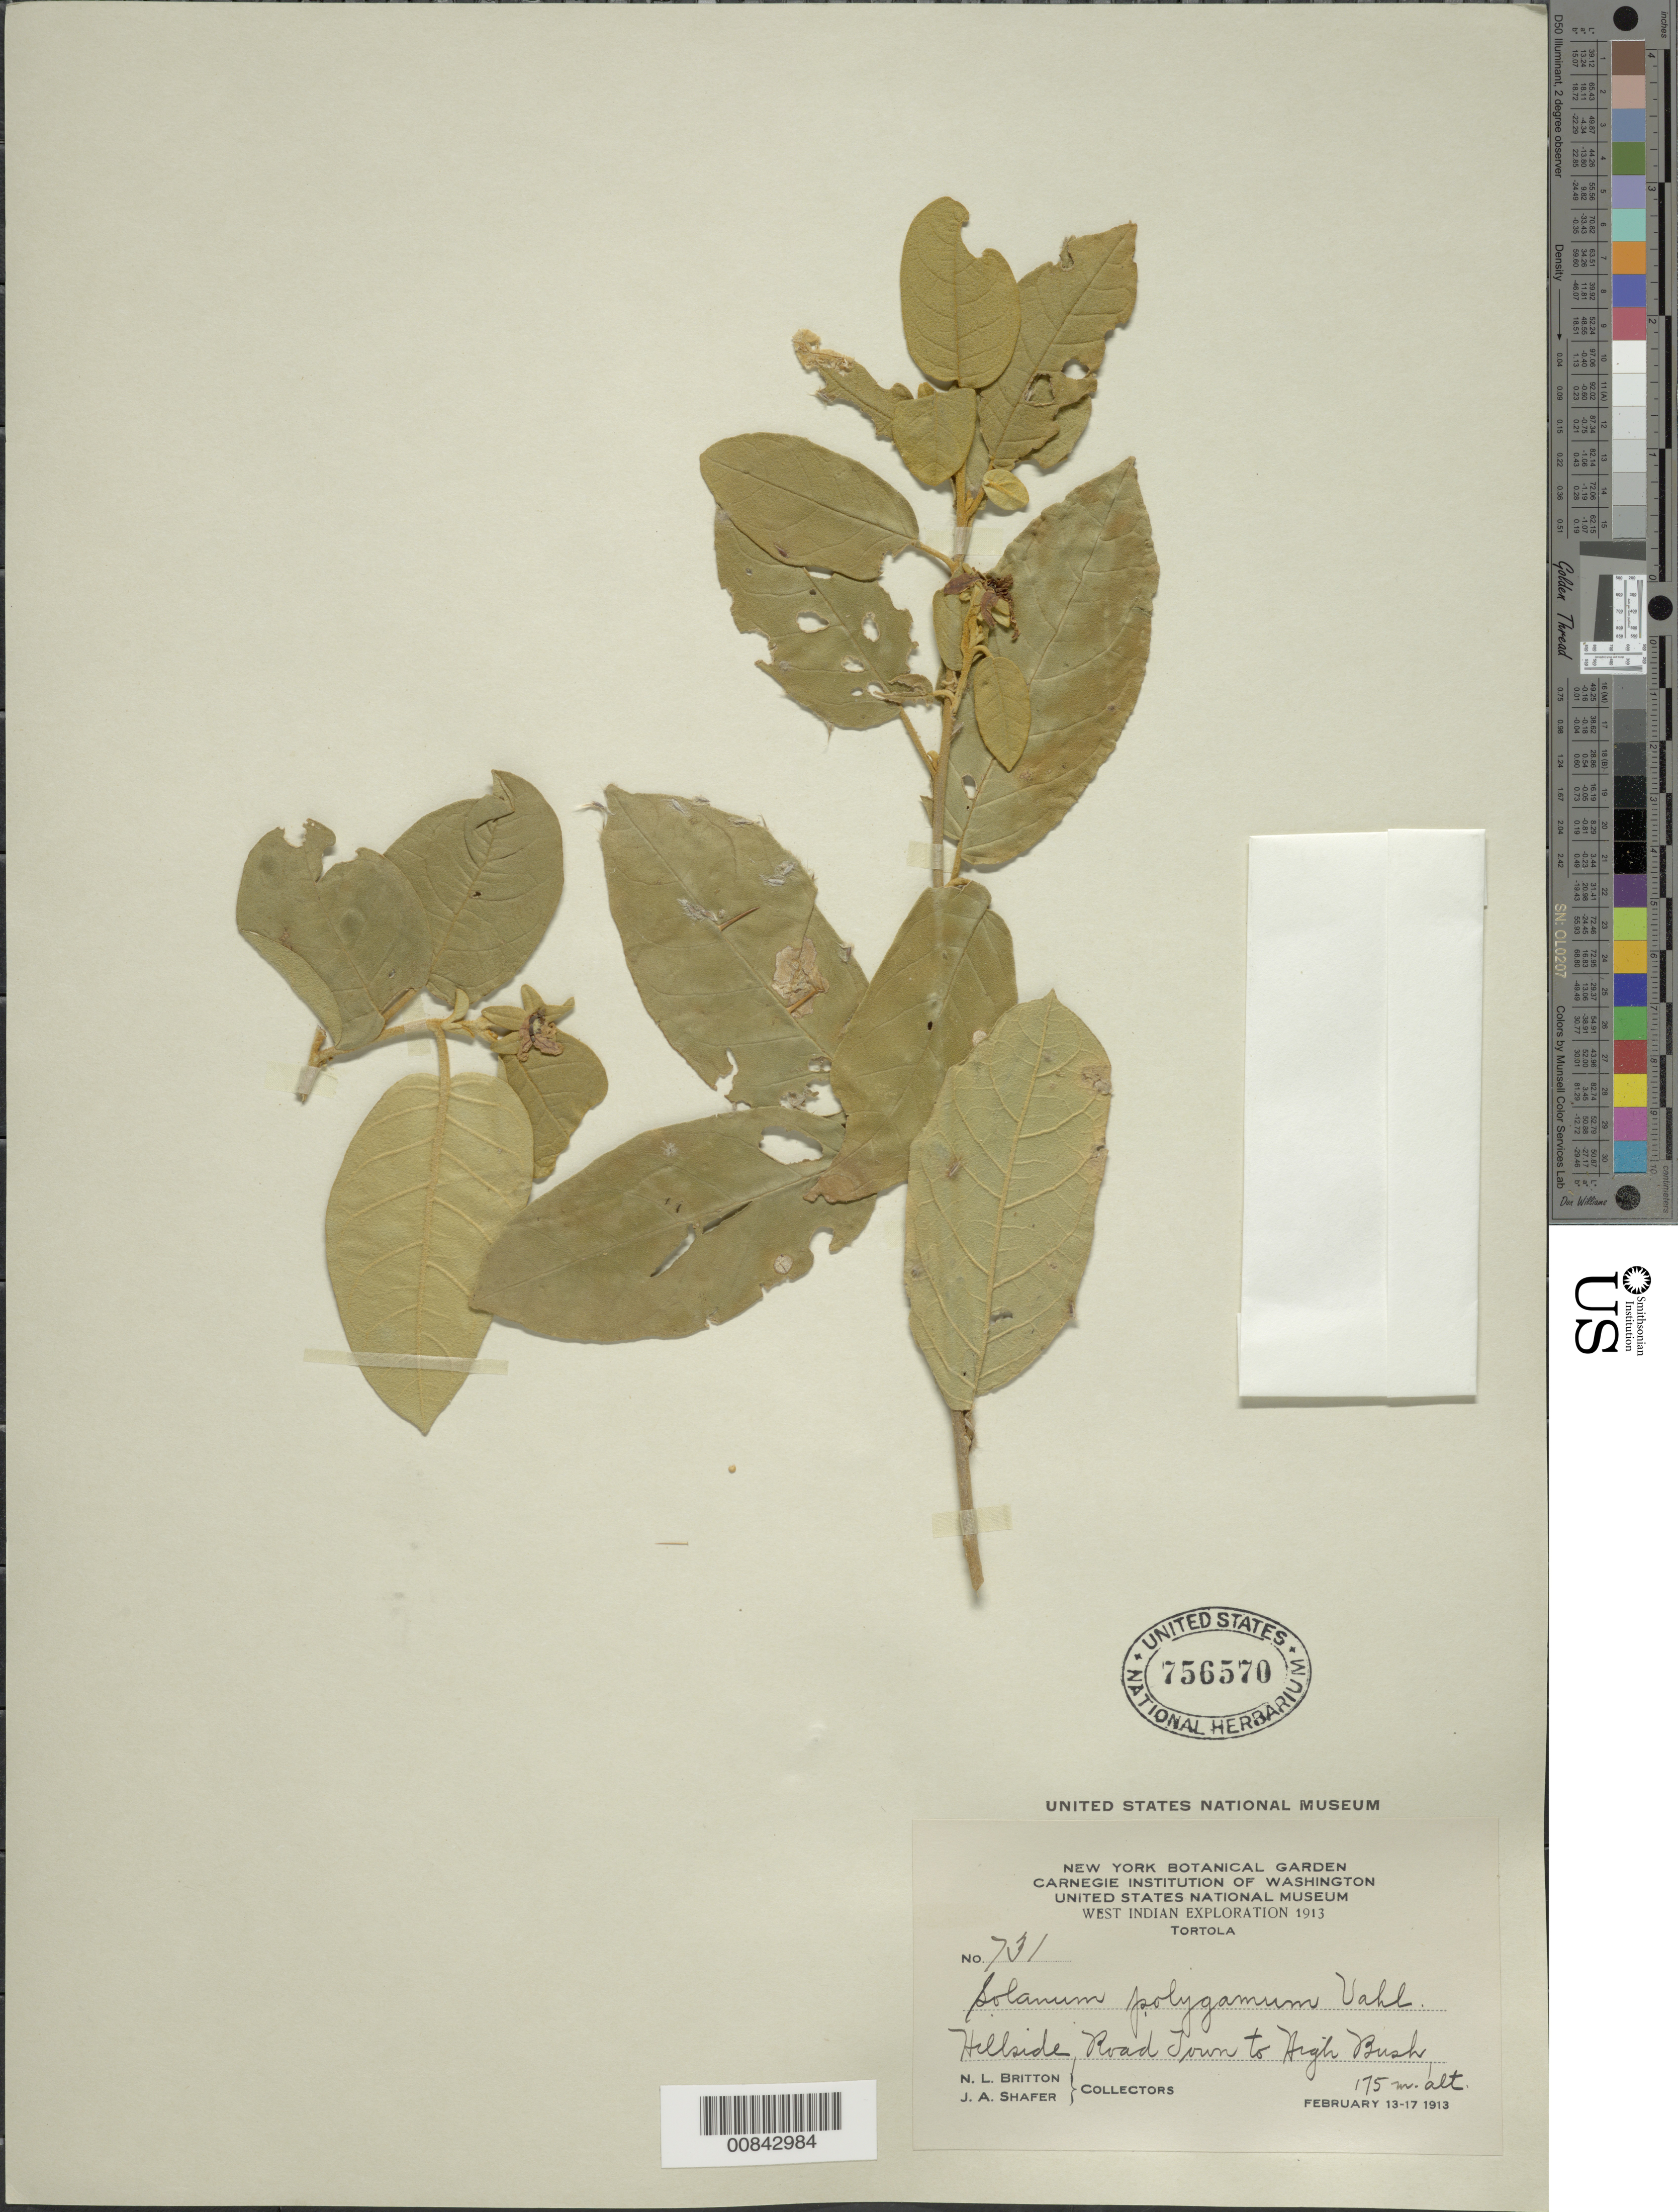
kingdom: Plantae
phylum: Tracheophyta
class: Magnoliopsida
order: Solanales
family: Solanaceae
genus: Solanum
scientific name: Solanum polygamum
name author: Vahl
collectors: N. Britton & J. A. Shafer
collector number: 731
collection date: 1913-02-13/1913-02-17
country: British Virgin Islands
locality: West Indian, Tortola, Hillside Road Town to High Bush.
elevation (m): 175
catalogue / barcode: US 756570